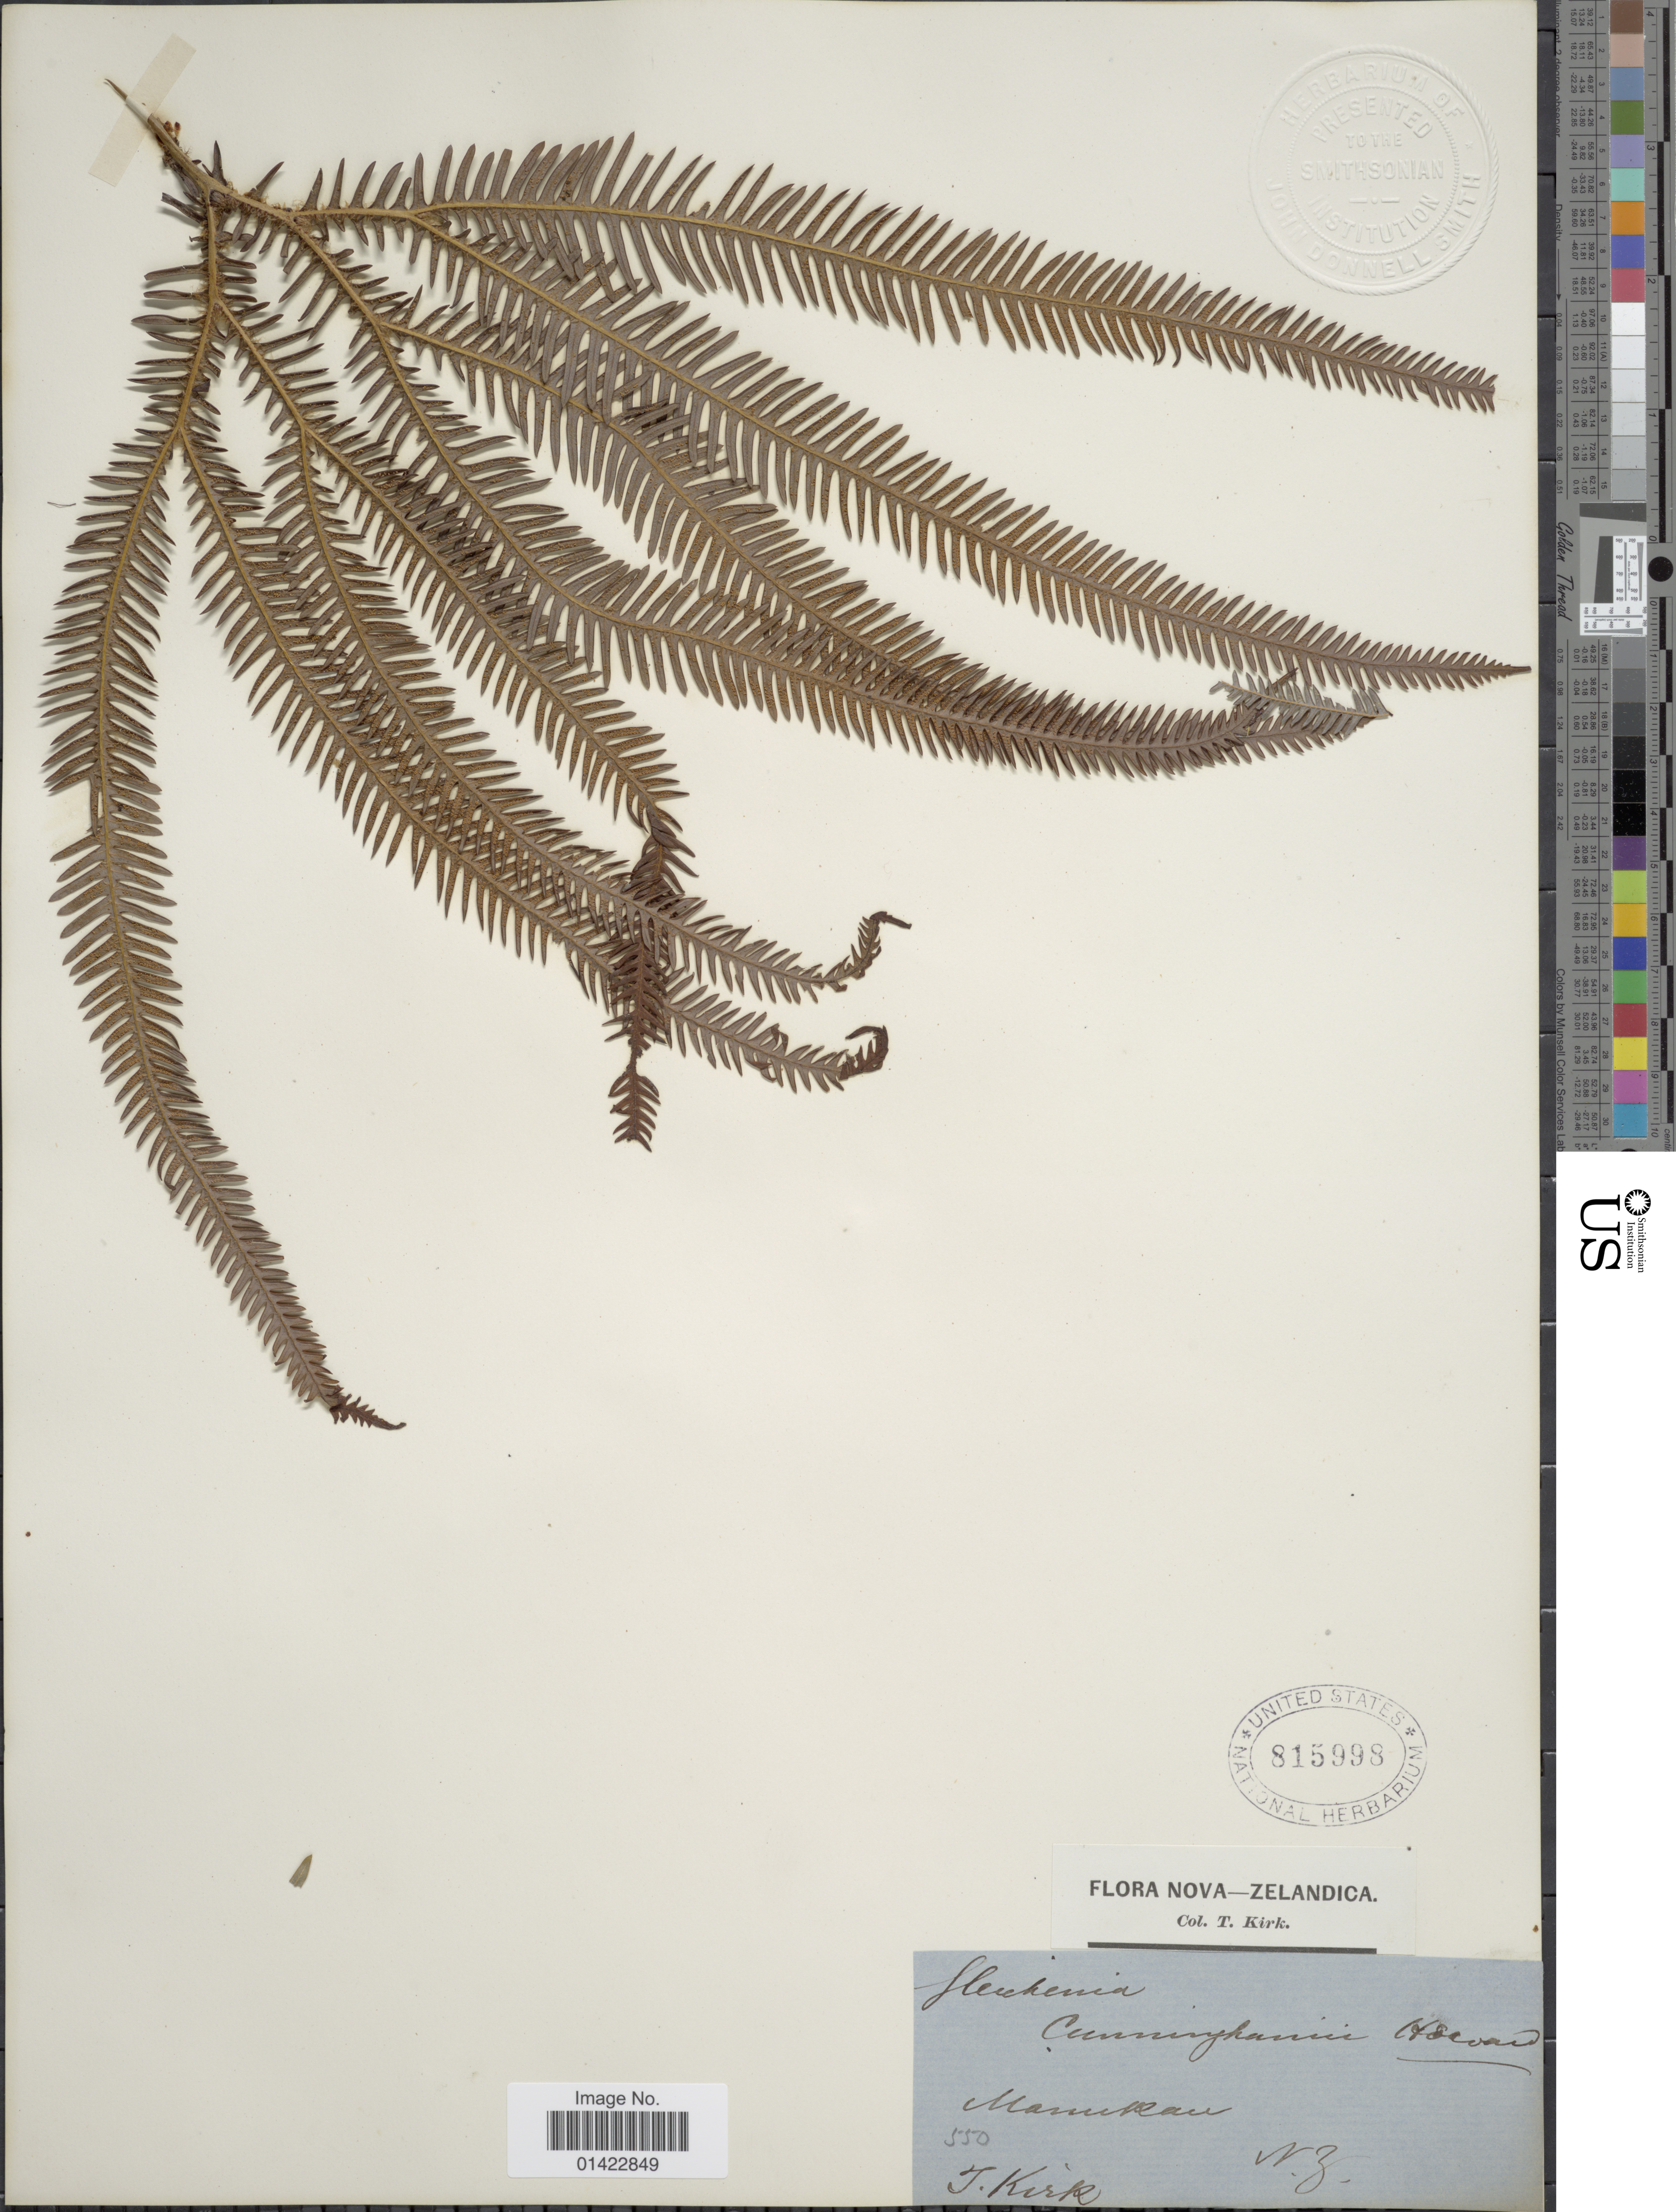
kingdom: Plantae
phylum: Tracheophyta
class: Polypodiopsida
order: Gleicheniales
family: Gleicheniaceae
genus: Sticherus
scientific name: Sticherus cunninghamii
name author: (Heward ex Hook.) Ching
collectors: T. Kirk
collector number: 550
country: New Zealand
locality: Manukau.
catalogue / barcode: US 815998